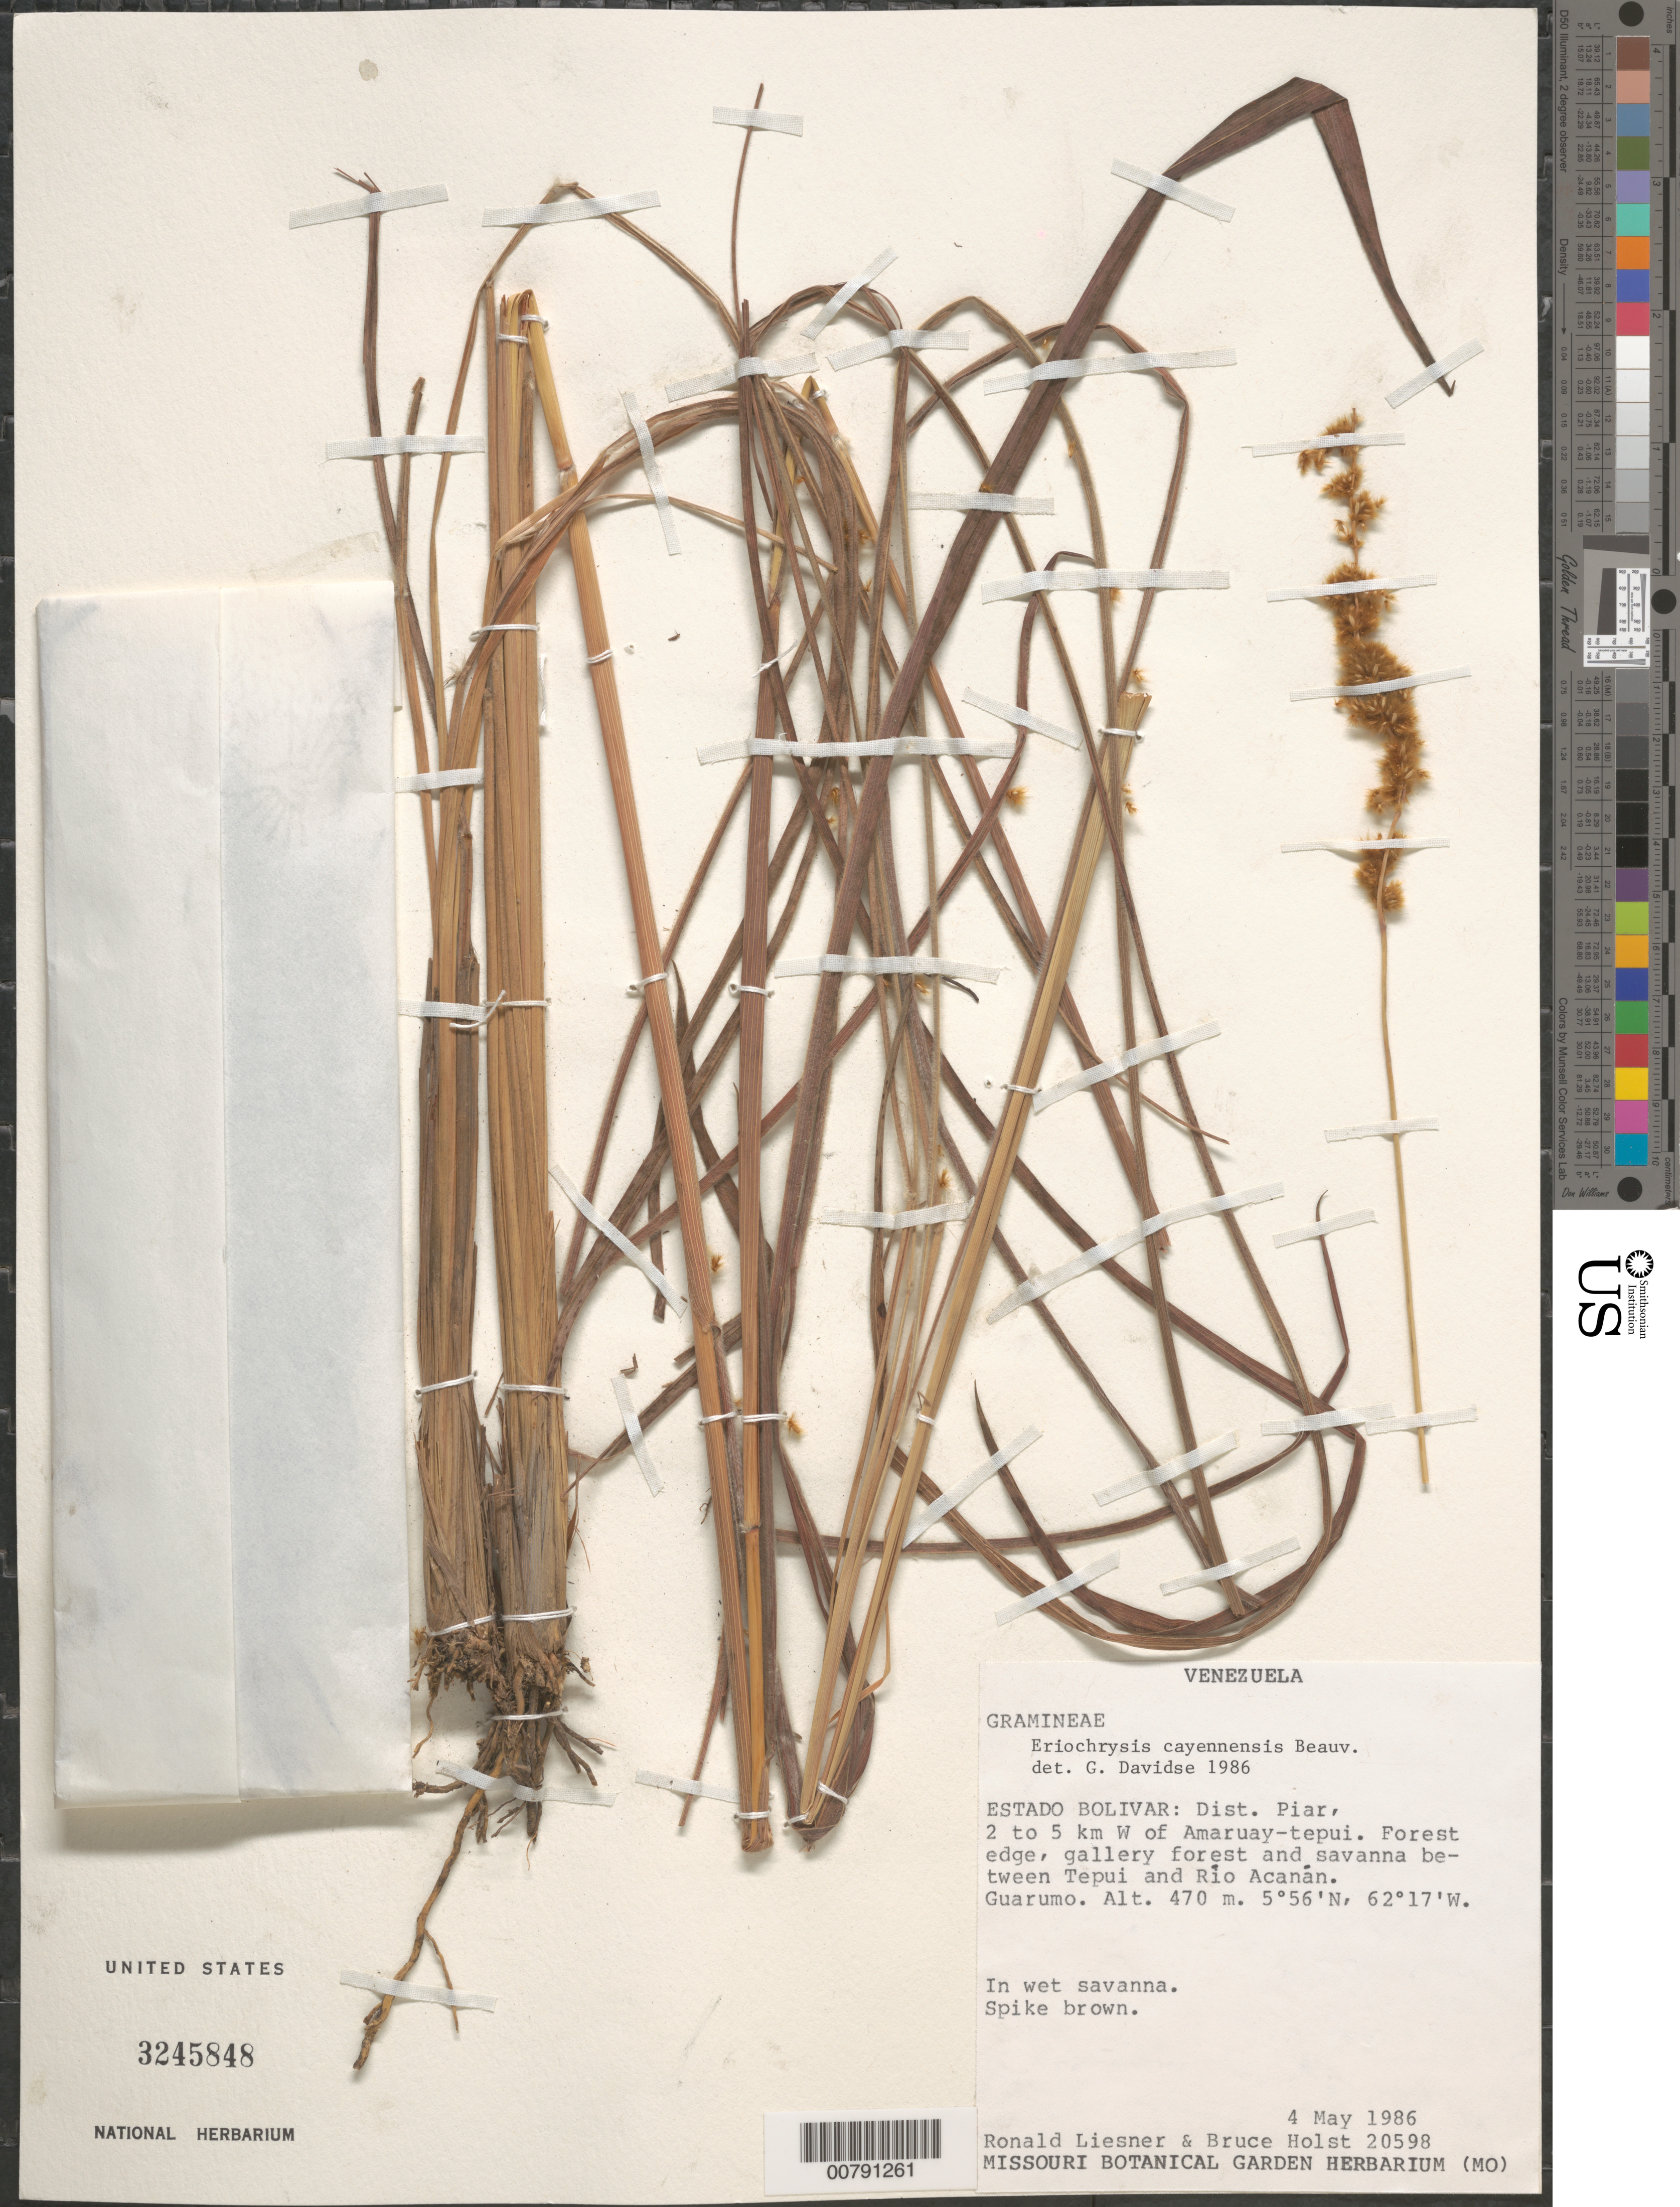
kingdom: Plantae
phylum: Tracheophyta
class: Liliopsida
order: Poales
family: Poaceae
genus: Eriochrysis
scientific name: Eriochrysis cayennensis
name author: P. Beauv.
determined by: Davidse, Gerrit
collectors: R. L. Liesner & B. Holst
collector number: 20598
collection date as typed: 4-May-86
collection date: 1986-05-04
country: Venezuela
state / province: Bolívar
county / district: Piar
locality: Amaruay-tepuí, 2-5 km W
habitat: Wet savanna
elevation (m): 470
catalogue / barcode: US 3245848